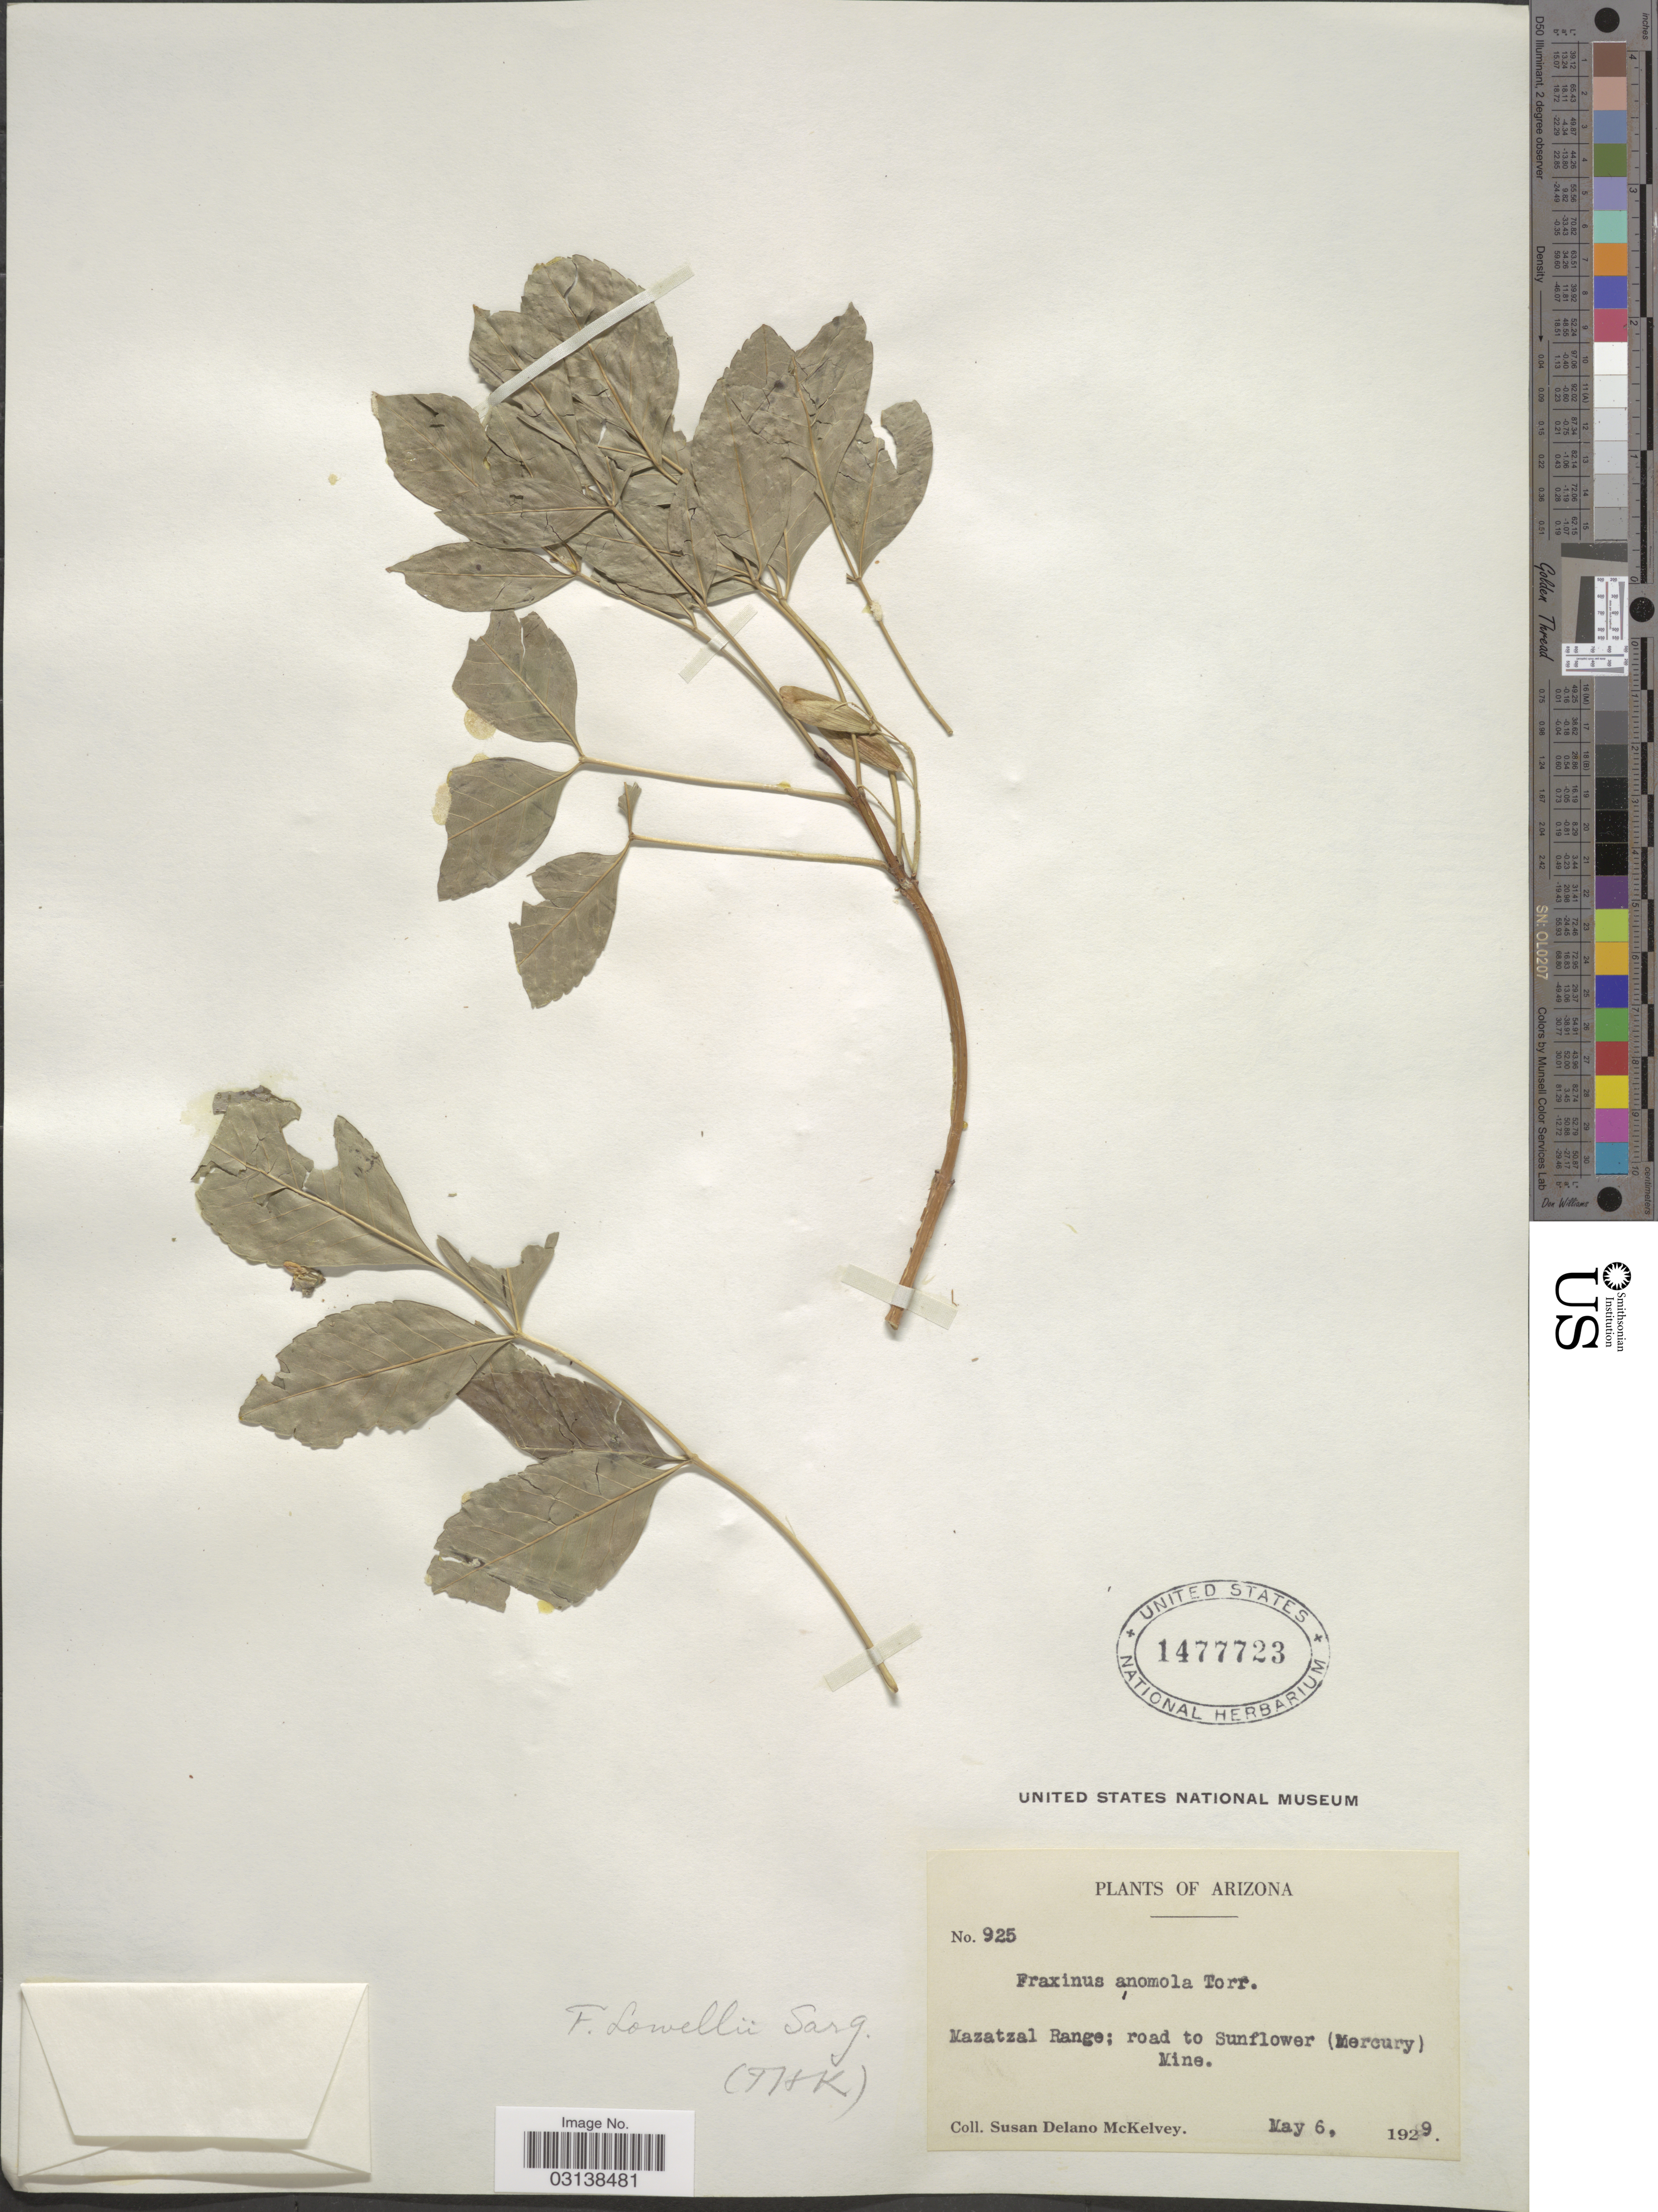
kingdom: Plantae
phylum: Tracheophyta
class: Magnoliopsida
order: Lamiales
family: Oleaceae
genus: Fraxinus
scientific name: Fraxinus anomala var. lowellii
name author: (Sarg. ex Rehder) Little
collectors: S. A. McKelvey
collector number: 925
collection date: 1929-05-06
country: United States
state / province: Arizona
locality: Mazatzal Range; road to Sunflower (Mercury) Mine.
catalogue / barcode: US 1477723